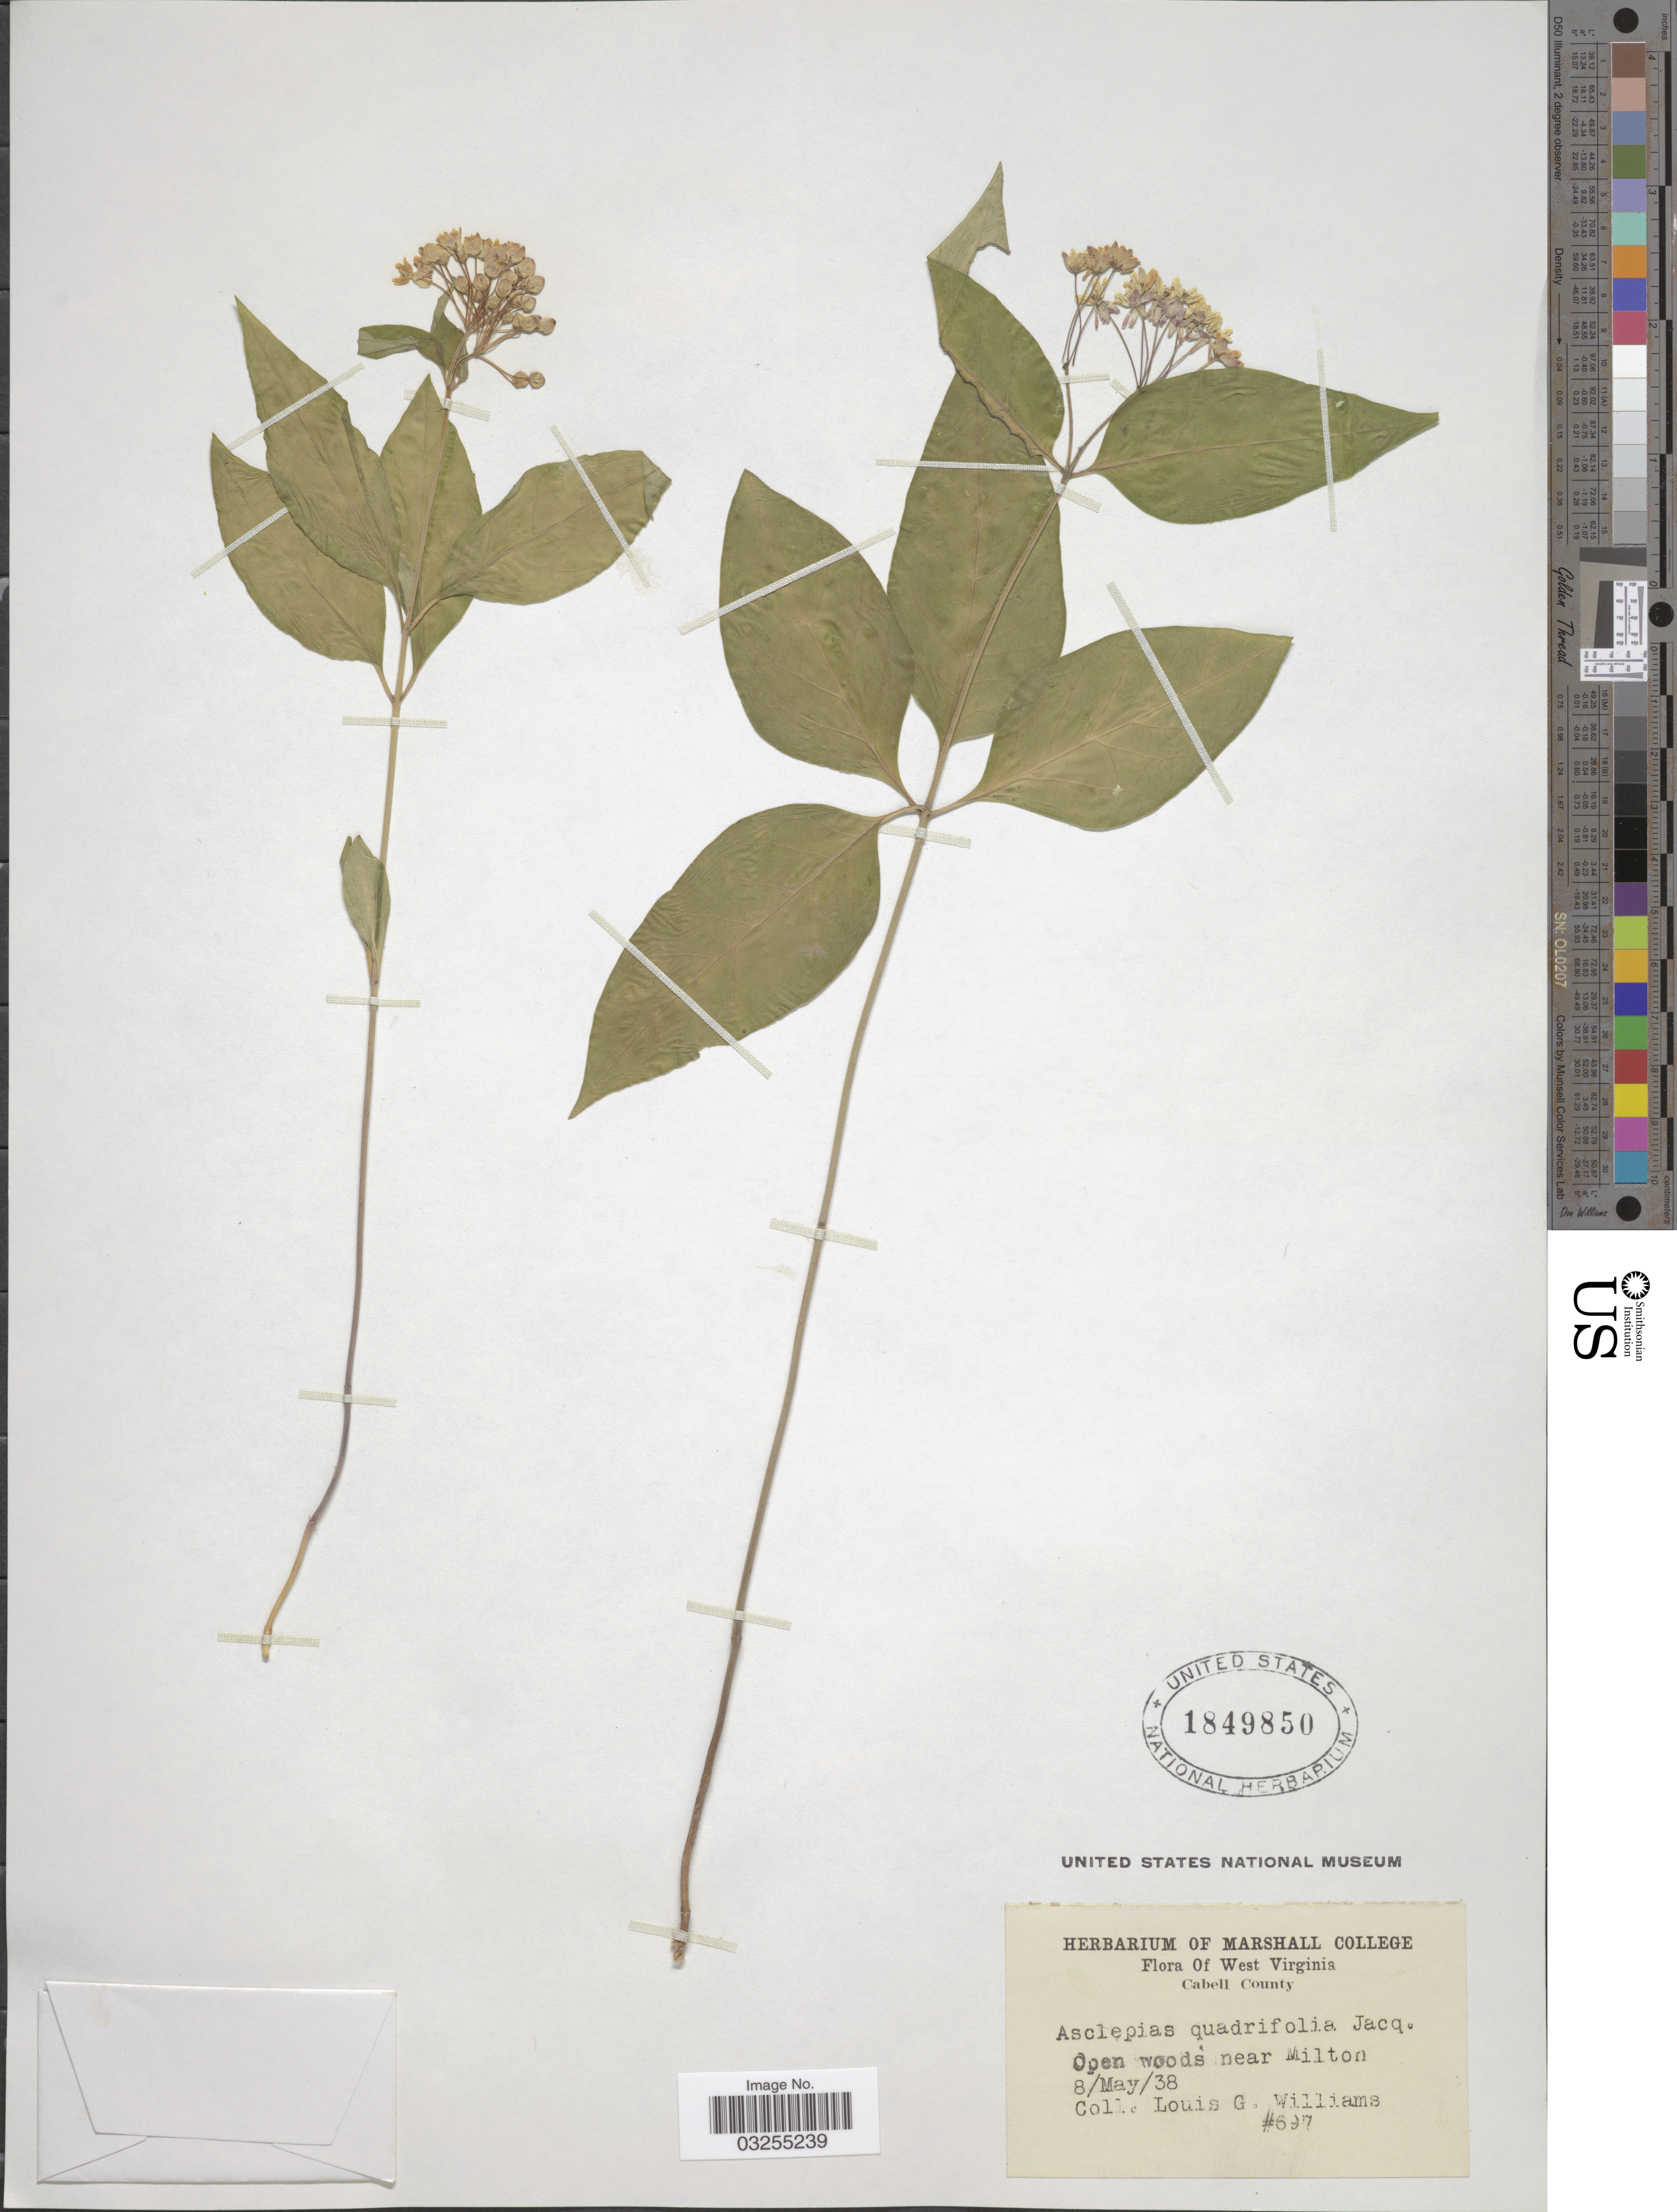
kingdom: Plantae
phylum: Tracheophyta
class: Magnoliopsida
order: Gentianales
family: Apocynaceae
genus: Asclepias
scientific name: Asclepias quadrifolia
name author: Jacq.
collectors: L. G. Williams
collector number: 697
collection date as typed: Transcribed d/m/y: 8/5/38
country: United States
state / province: West Virginia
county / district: Cabell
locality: Cabell County. Open woods near Milton.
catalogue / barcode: US 1849850